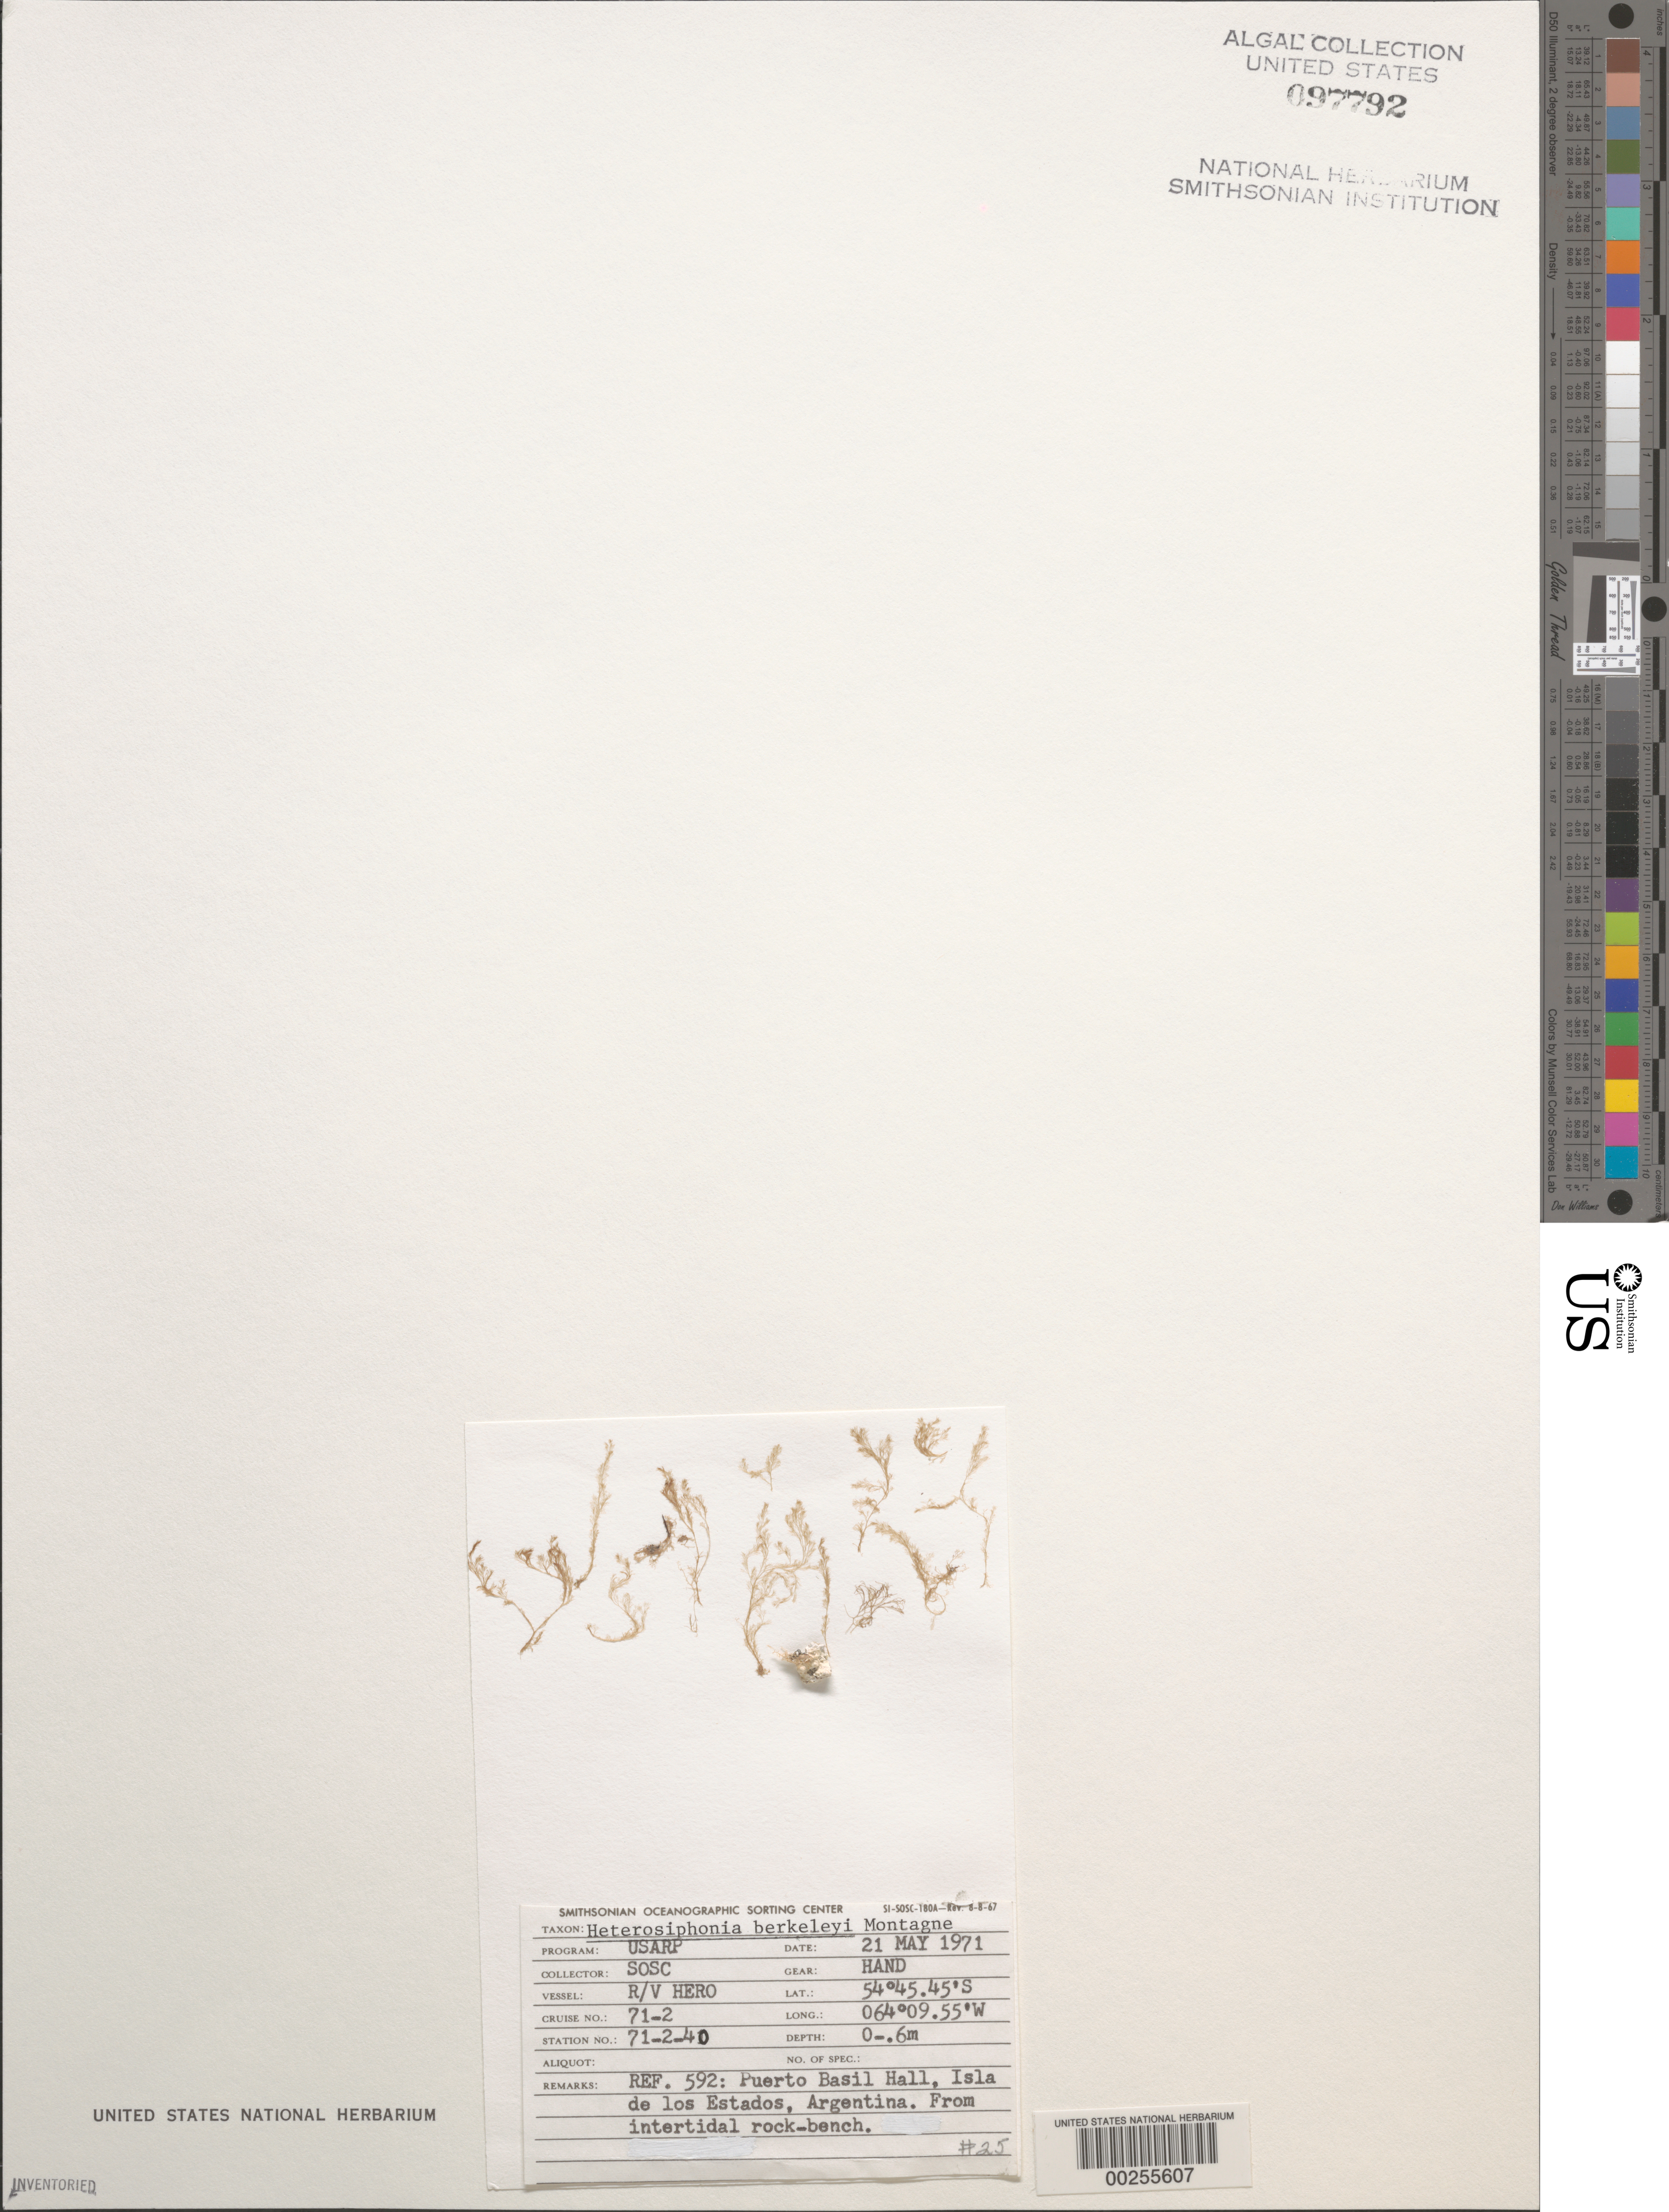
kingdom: Plantae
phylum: Rhodophyta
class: Florideophyceae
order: Ceramiales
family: Dasyaceae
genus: Heterosiphonia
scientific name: Heterosiphonia berkeleyi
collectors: SOSC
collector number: Station 71-2-40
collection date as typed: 21 May 1971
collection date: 1971-05-21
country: Argentina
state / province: Tierra del Fuego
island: Isla de los Estados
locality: Puerto Basil Hall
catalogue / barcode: US 97792